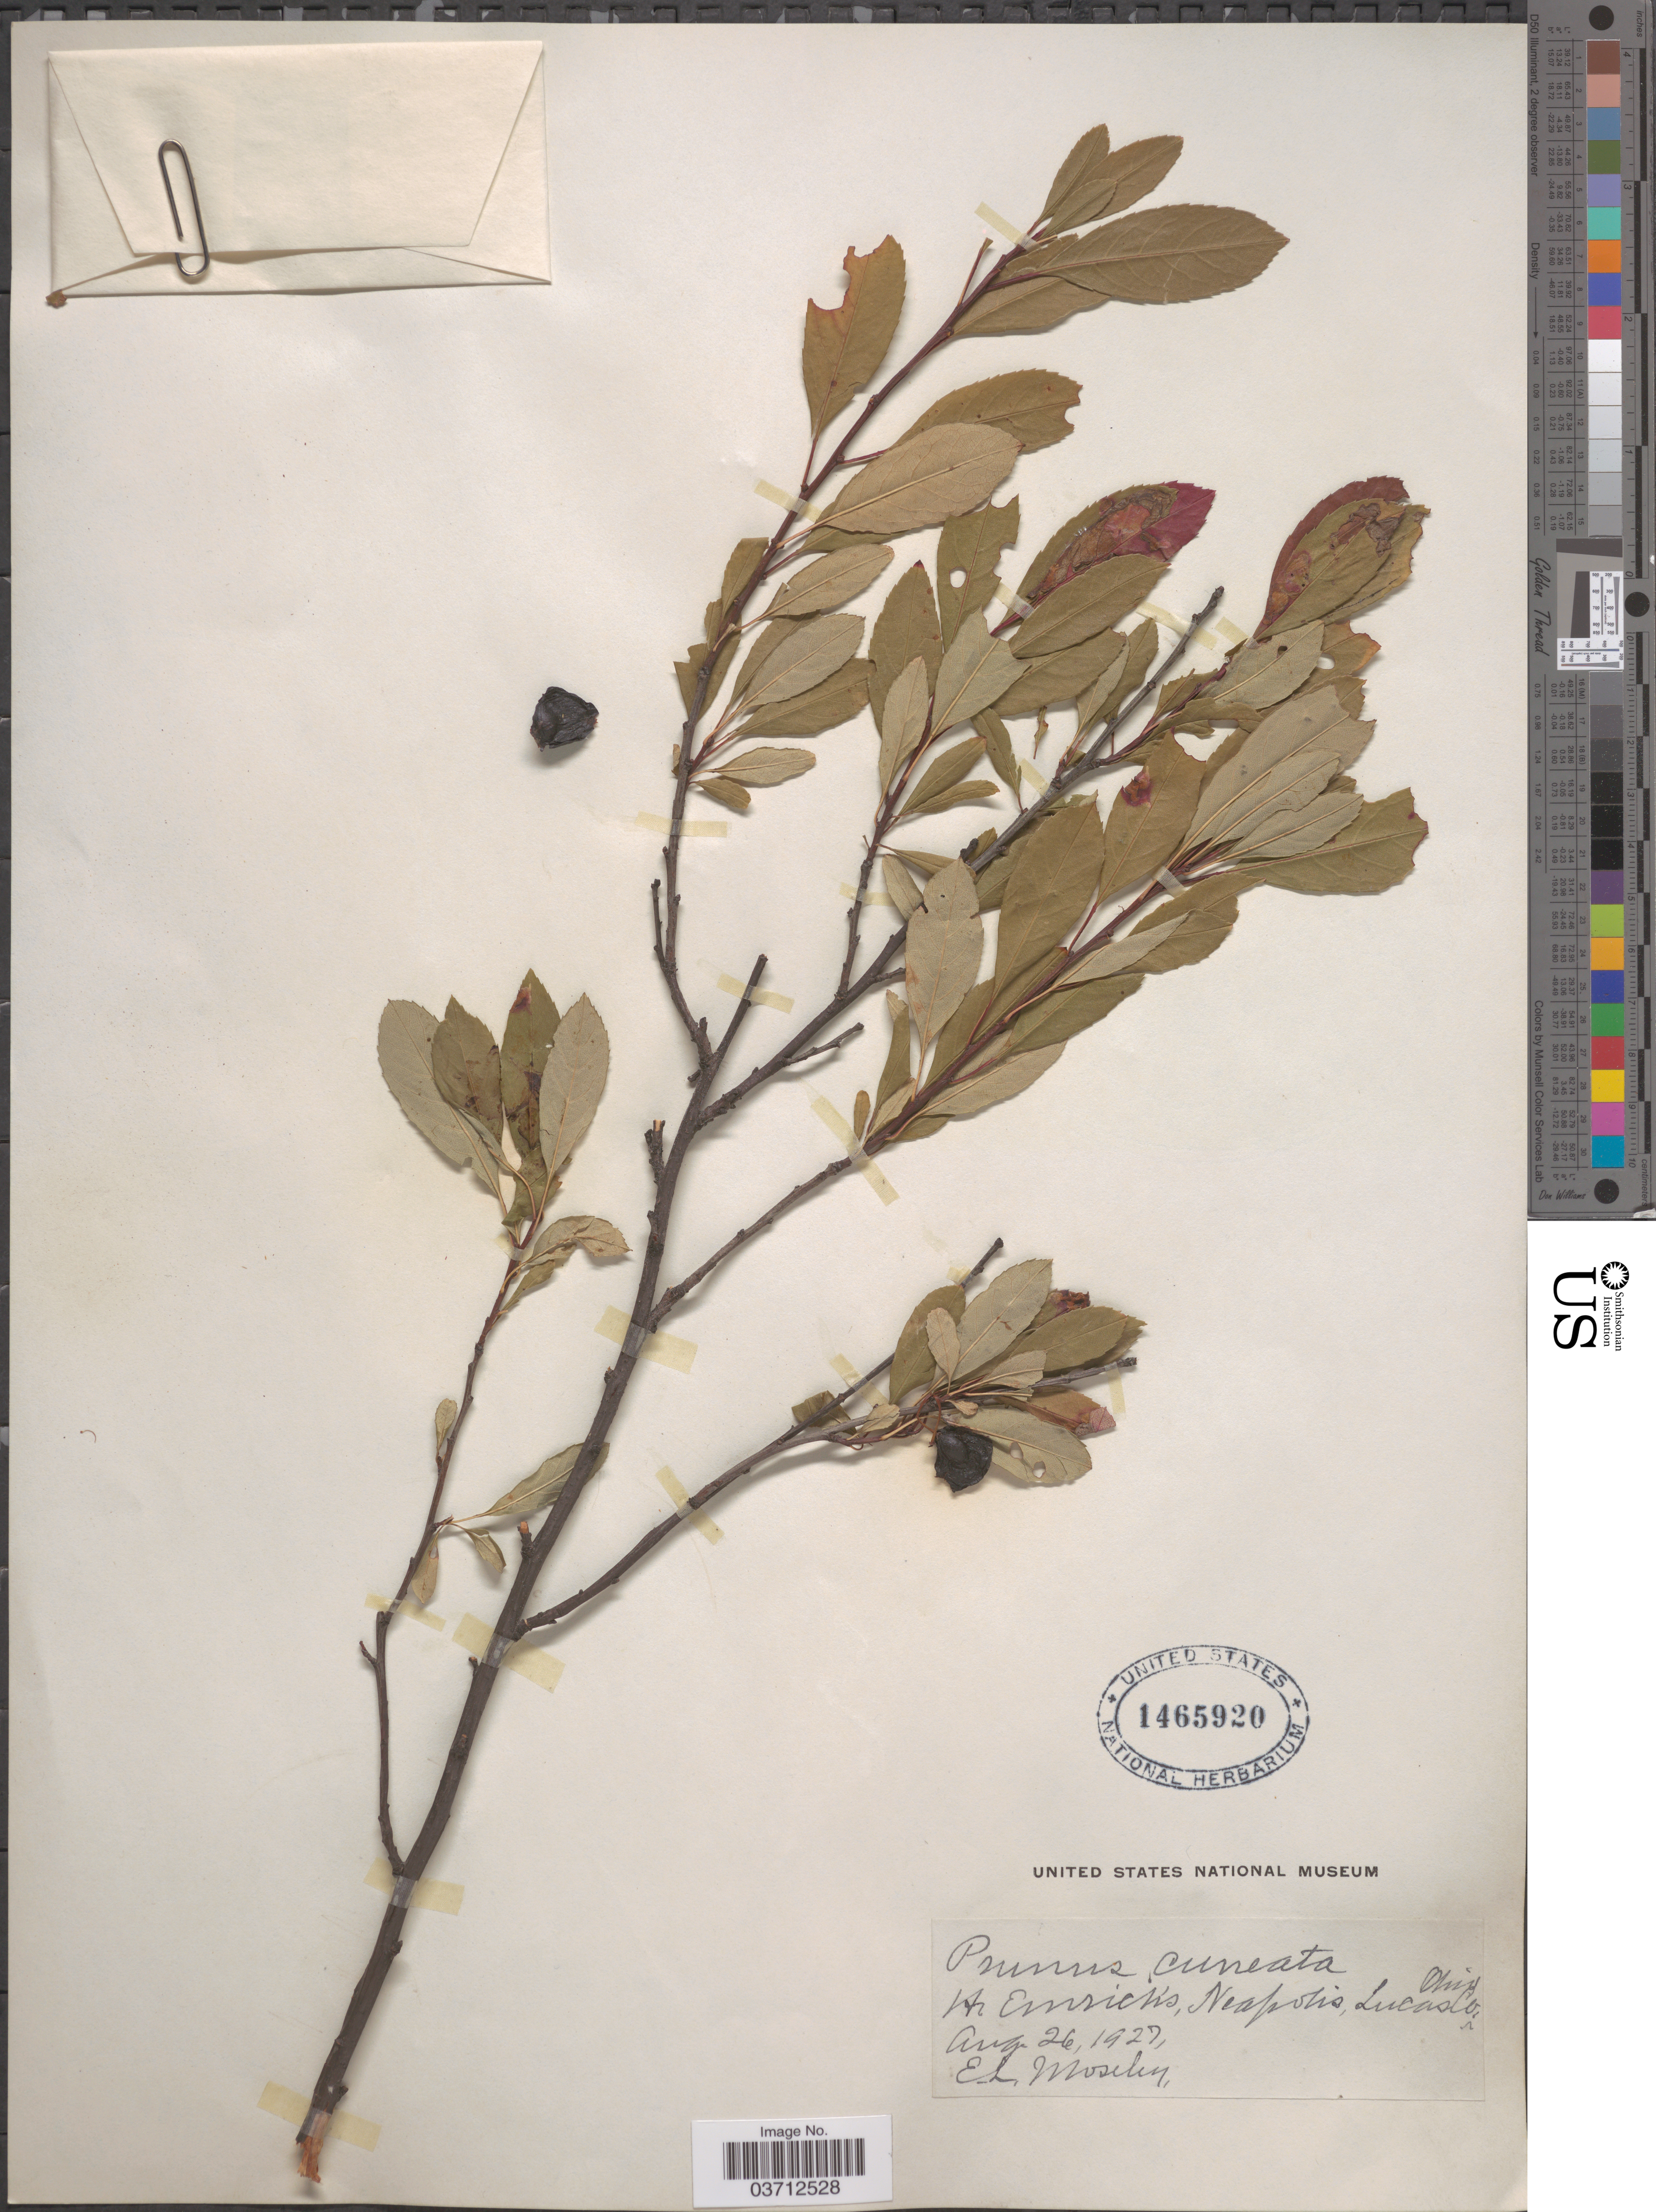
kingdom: Plantae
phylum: Tracheophyta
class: Magnoliopsida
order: Rosales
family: Rosaceae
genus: Prunus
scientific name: Prunus cuneata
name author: Raf.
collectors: E. Moseley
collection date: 1927-08-26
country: United States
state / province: Ohio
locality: Hr Emrick's, Neapolis, Lucas Co.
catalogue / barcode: US 1465920